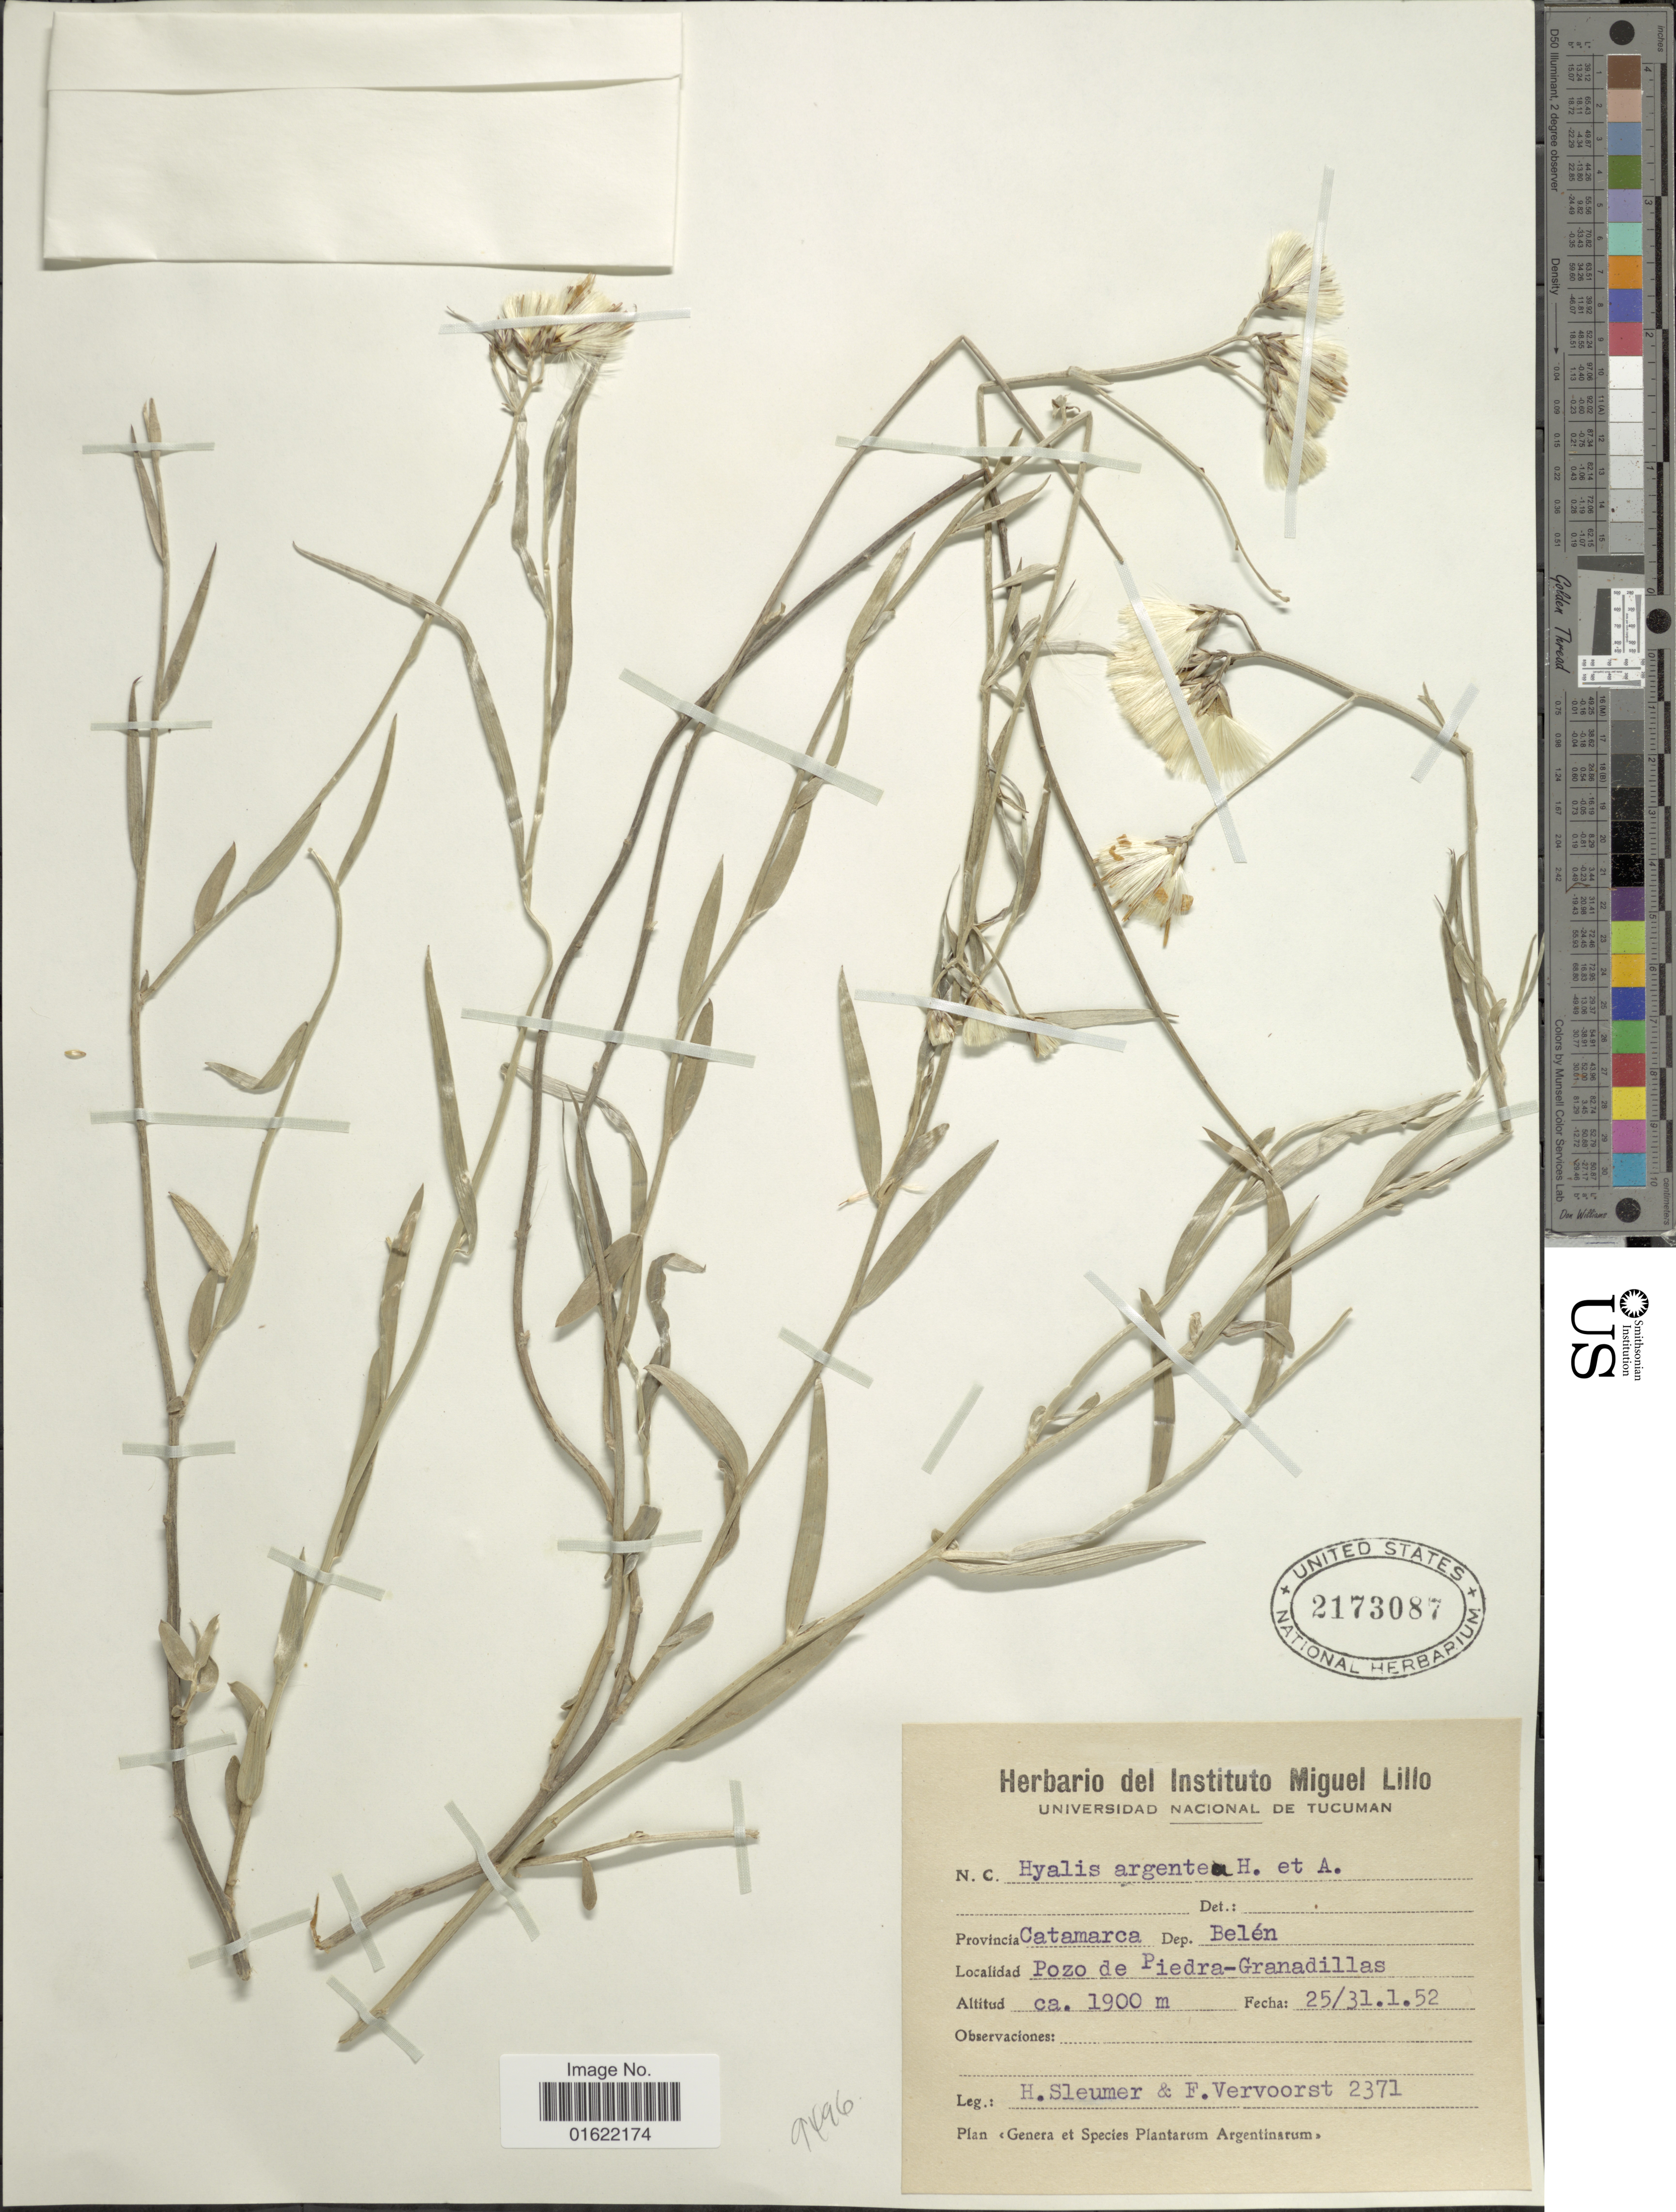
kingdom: Plantae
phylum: Tracheophyta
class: Magnoliopsida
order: Asterales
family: Asteraceae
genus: Hyalis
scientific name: Hyalis argentea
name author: D. Don ex Hook. & Arn.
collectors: H. O. Sleumer & F. Vervoorst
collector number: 2371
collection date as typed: Transcribed d/m/y: 25/1/52 to 31/1/52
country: Argentina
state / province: Catamarca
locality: Provincia Catamarca. Dep. Belen. Pozo de Piedra-Granadillas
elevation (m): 1900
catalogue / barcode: US 2173087